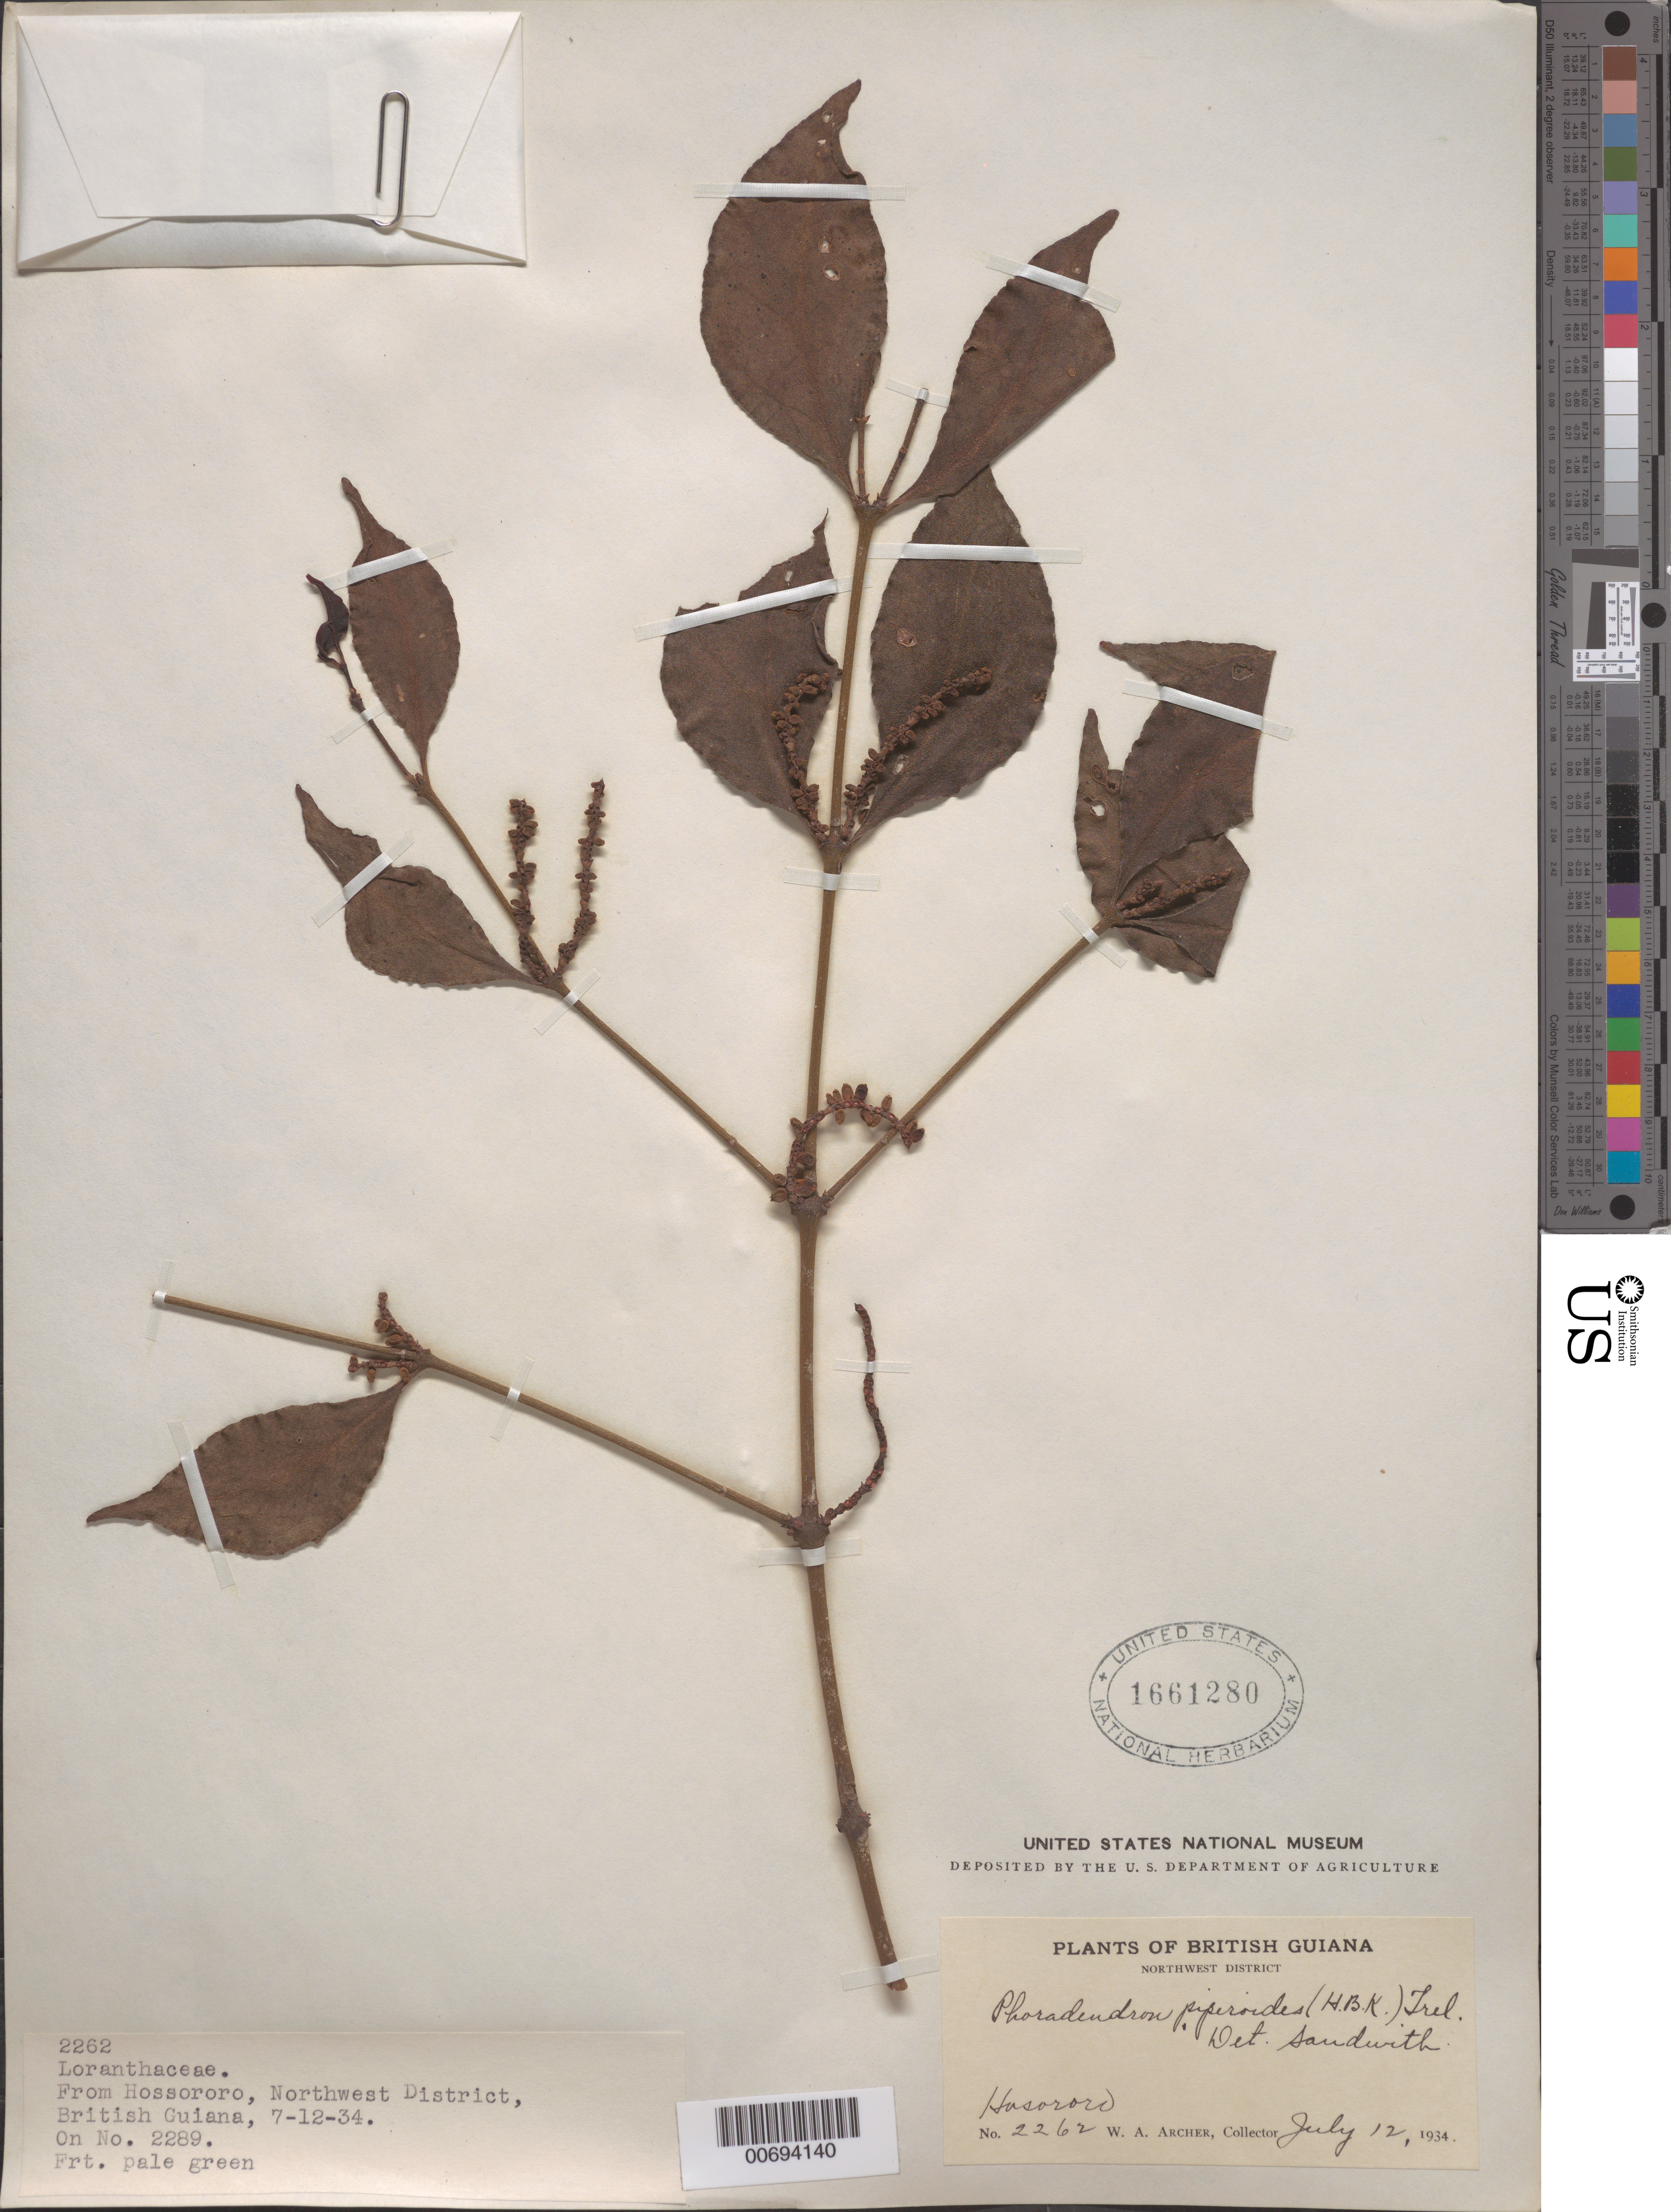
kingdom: Plantae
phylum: Tracheophyta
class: Magnoliopsida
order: Santalales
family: Viscaceae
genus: Phoradendron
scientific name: Phoradendron piperoides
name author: (Kunth) Trel.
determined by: Sandwith, N. Y.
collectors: W. A. Archer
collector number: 2262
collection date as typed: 12-Jul-34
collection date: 1934-07-12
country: Guyana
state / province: Barima-Waini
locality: Hosororo, NW Dist.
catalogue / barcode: US 1661280